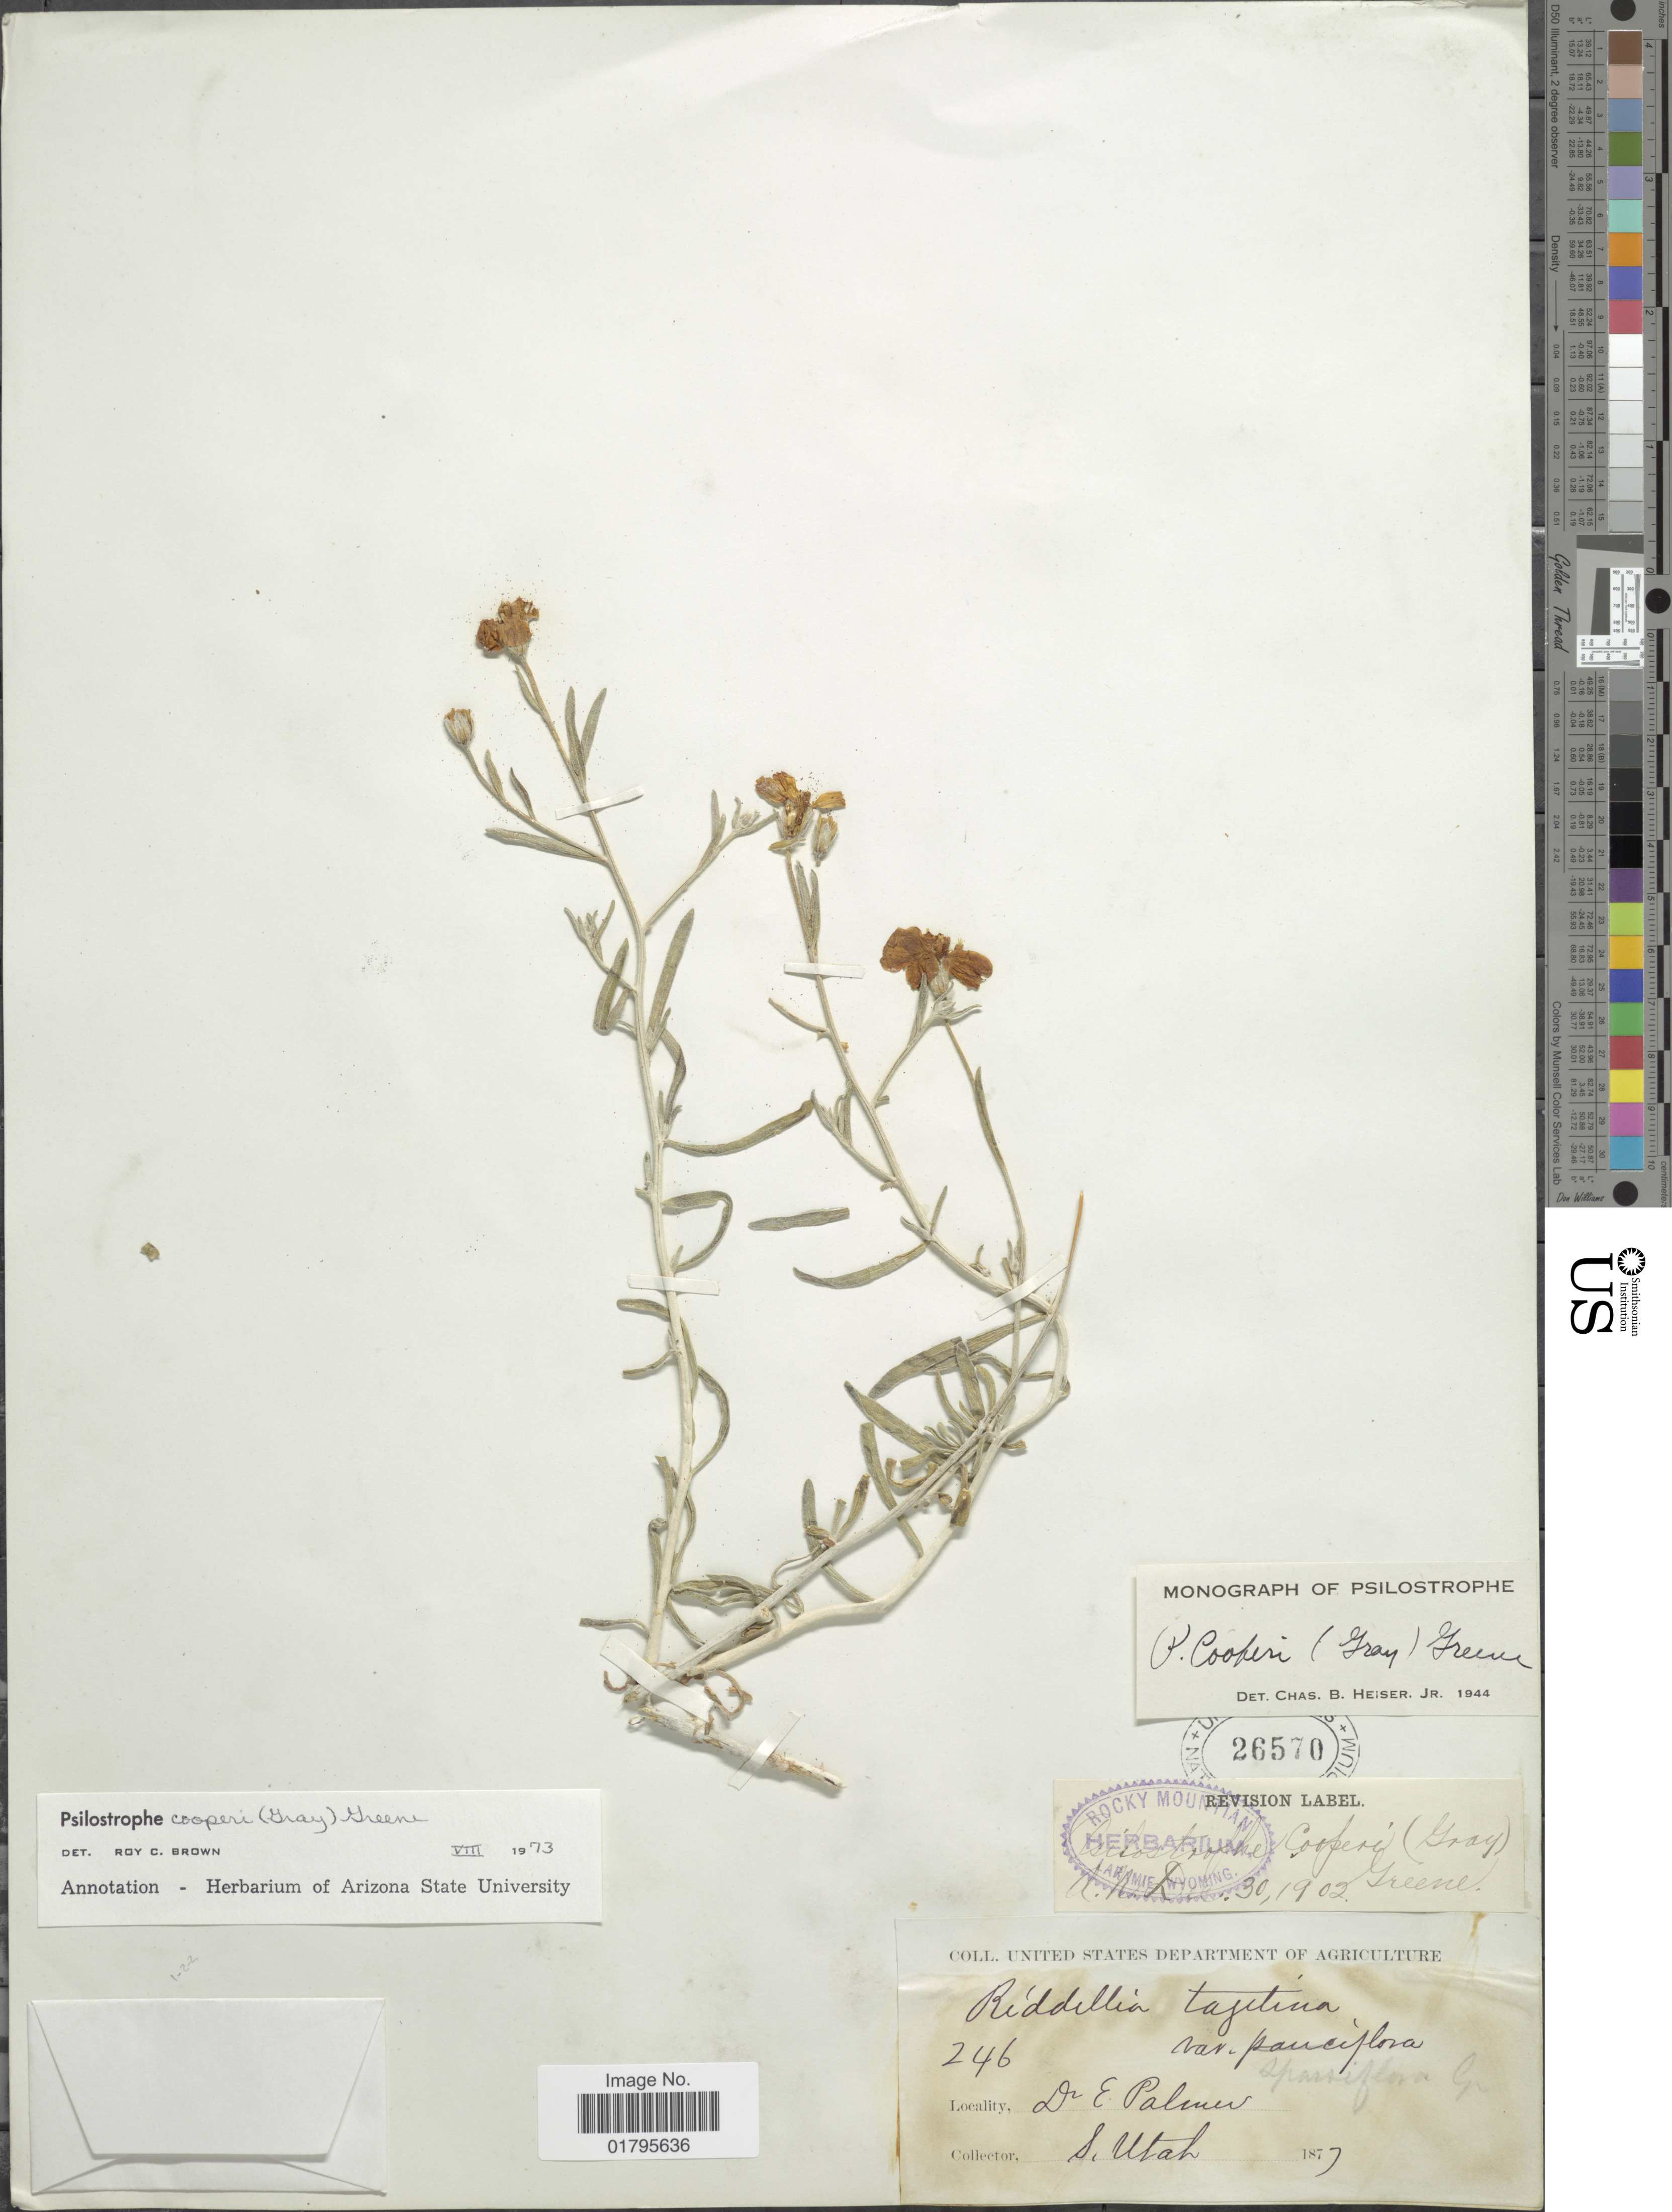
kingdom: Plantae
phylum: Tracheophyta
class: Magnoliopsida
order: Asterales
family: Asteraceae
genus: Psilostrophe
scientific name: Psilostrophe cooperi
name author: (A. Gray) Greene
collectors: E. Palmer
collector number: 246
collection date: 1877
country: United States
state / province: Utah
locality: S. Utah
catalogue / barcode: US 26570